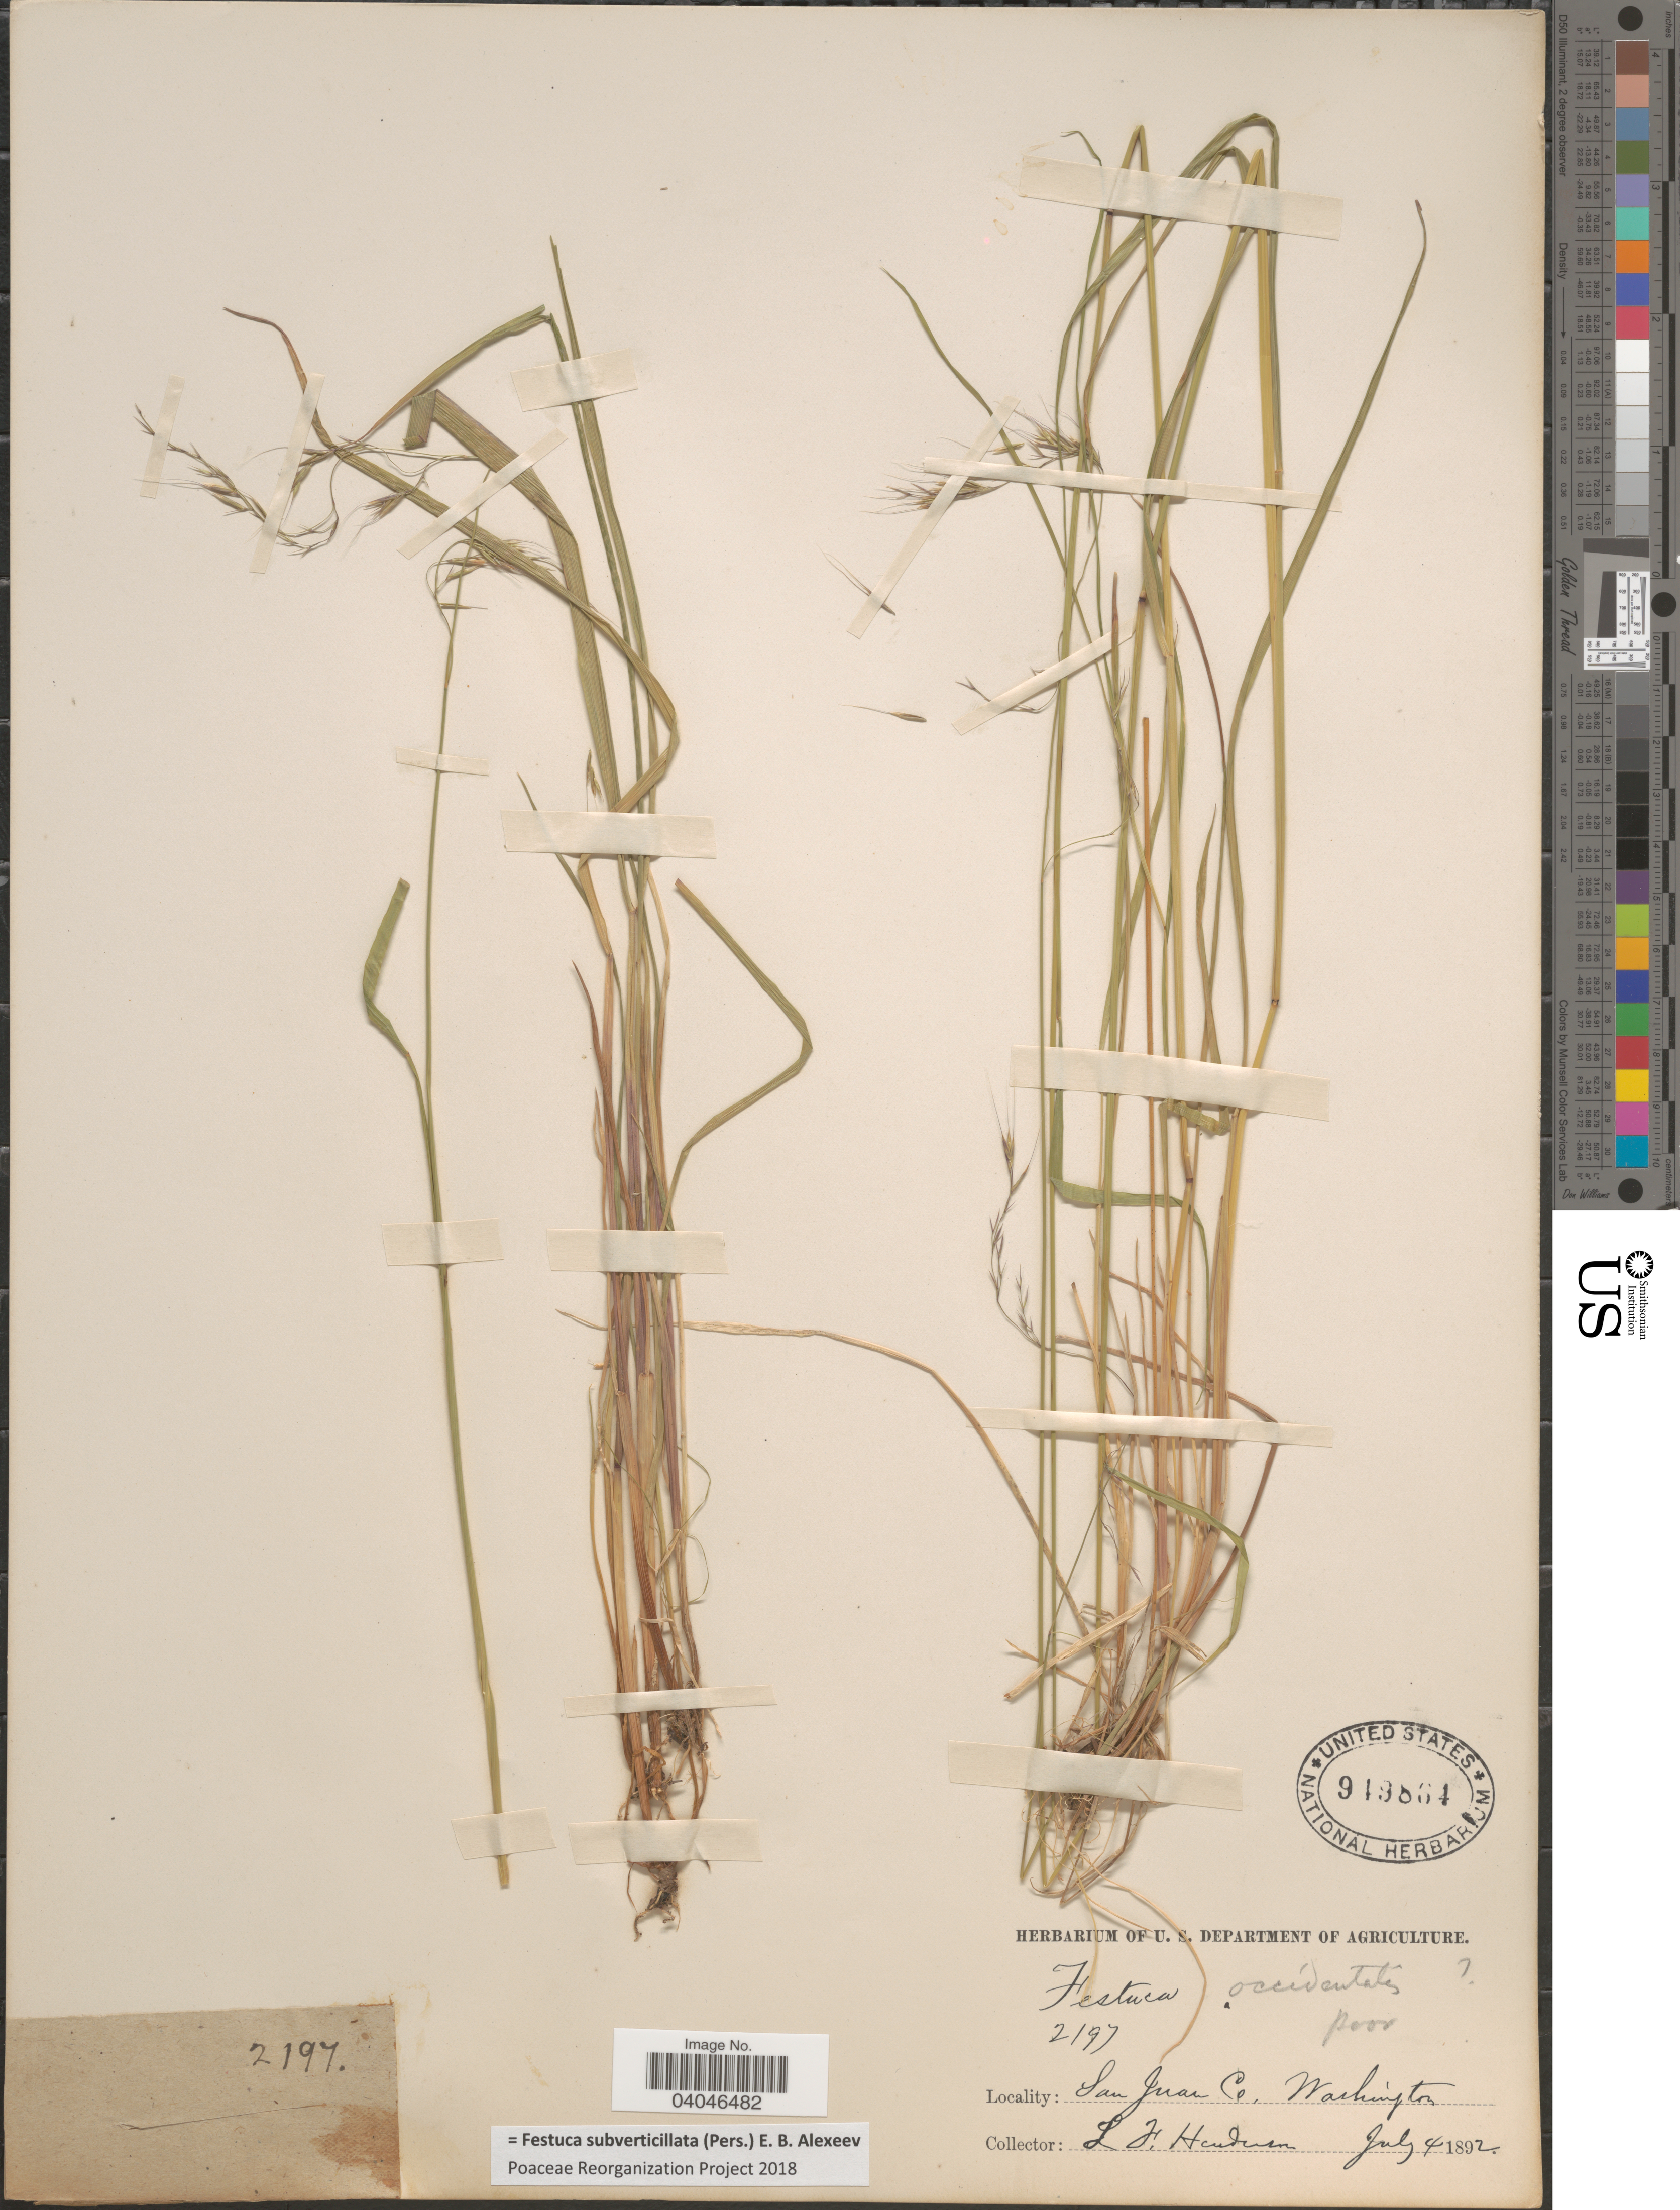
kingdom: Plantae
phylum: Tracheophyta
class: Liliopsida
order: Poales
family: Poaceae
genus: Festuca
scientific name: Festuca subverticillata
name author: (Pers.) E.B. Alexeev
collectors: L. Henderson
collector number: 2197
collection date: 1892-07-04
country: United States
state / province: Washington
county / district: San Juan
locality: San Juan Co.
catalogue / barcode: US 949864